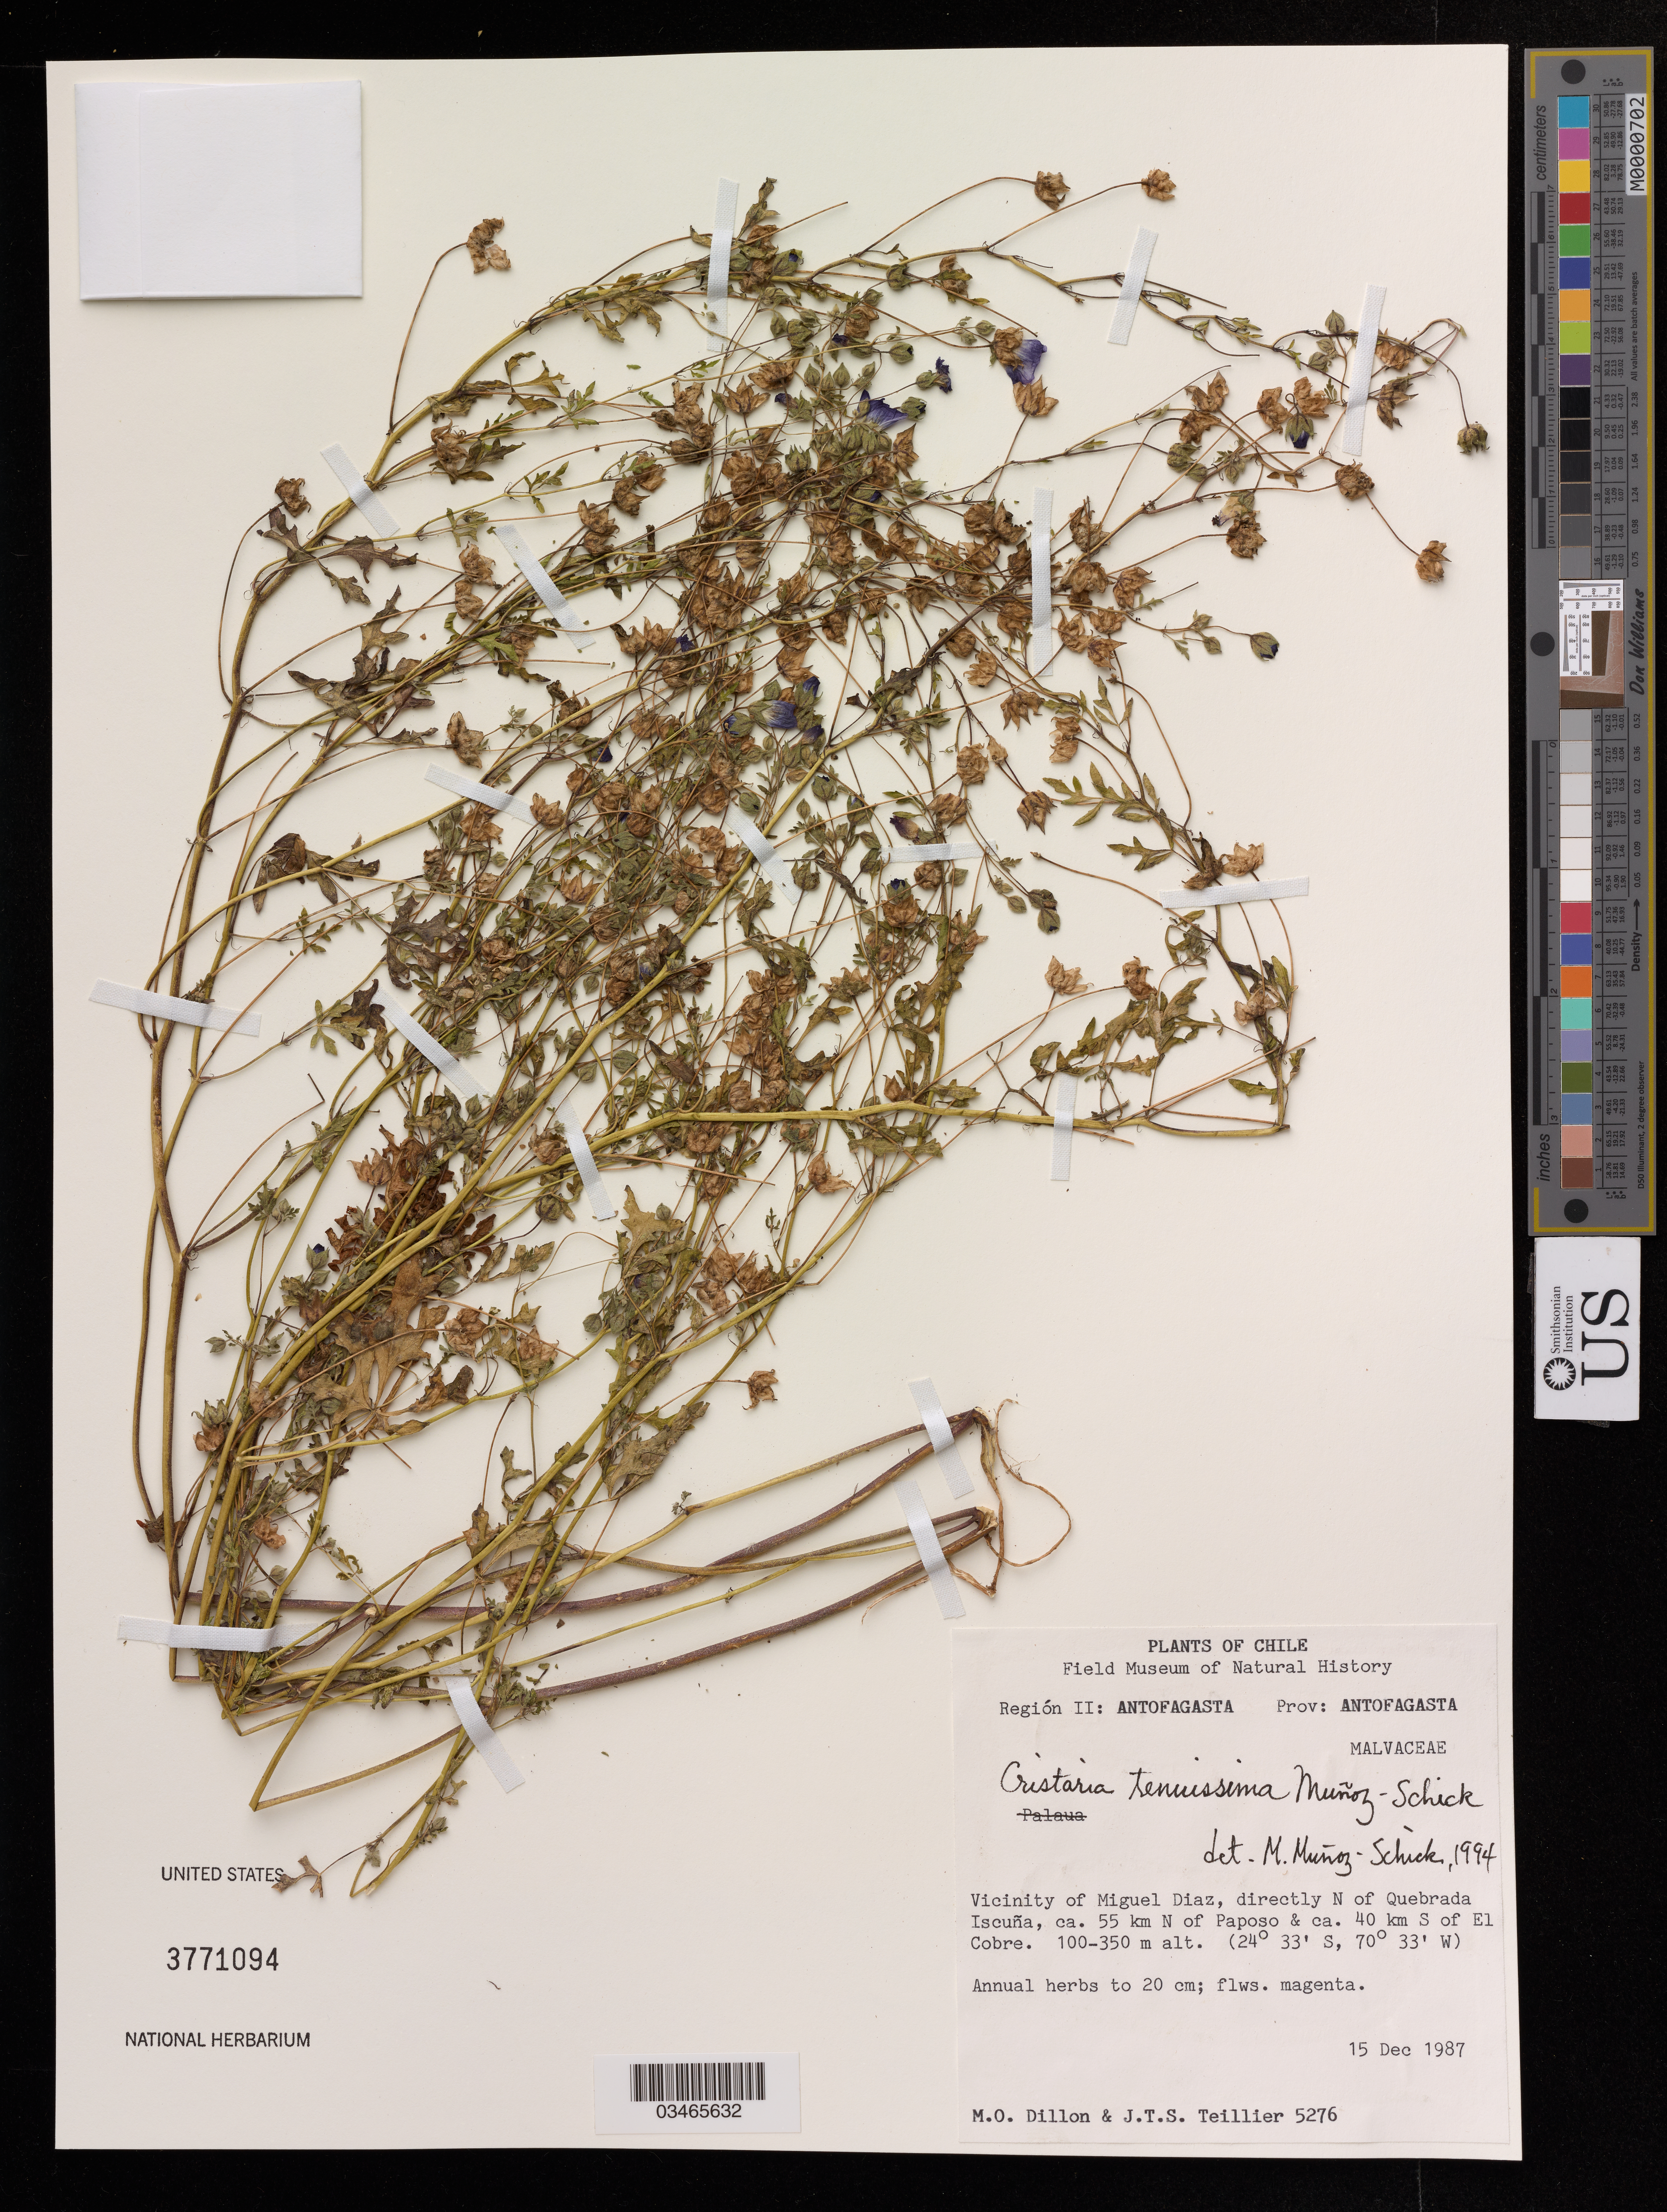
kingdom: Plantae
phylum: Tracheophyta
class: Magnoliopsida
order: Malvales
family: Malvaceae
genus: Cristaria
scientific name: Cristaria tenuissima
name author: Muñoz-Schick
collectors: M. O. Dillon & J. Teillier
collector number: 5276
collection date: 1987-12-15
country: Chile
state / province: Antofagasta (II)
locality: Vicinity of Miguel Diaz, directly N of Quebrada Iscuna, ca. 55 km N of Paposo & ca. 40 km S of El Cobre.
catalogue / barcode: US 3771094